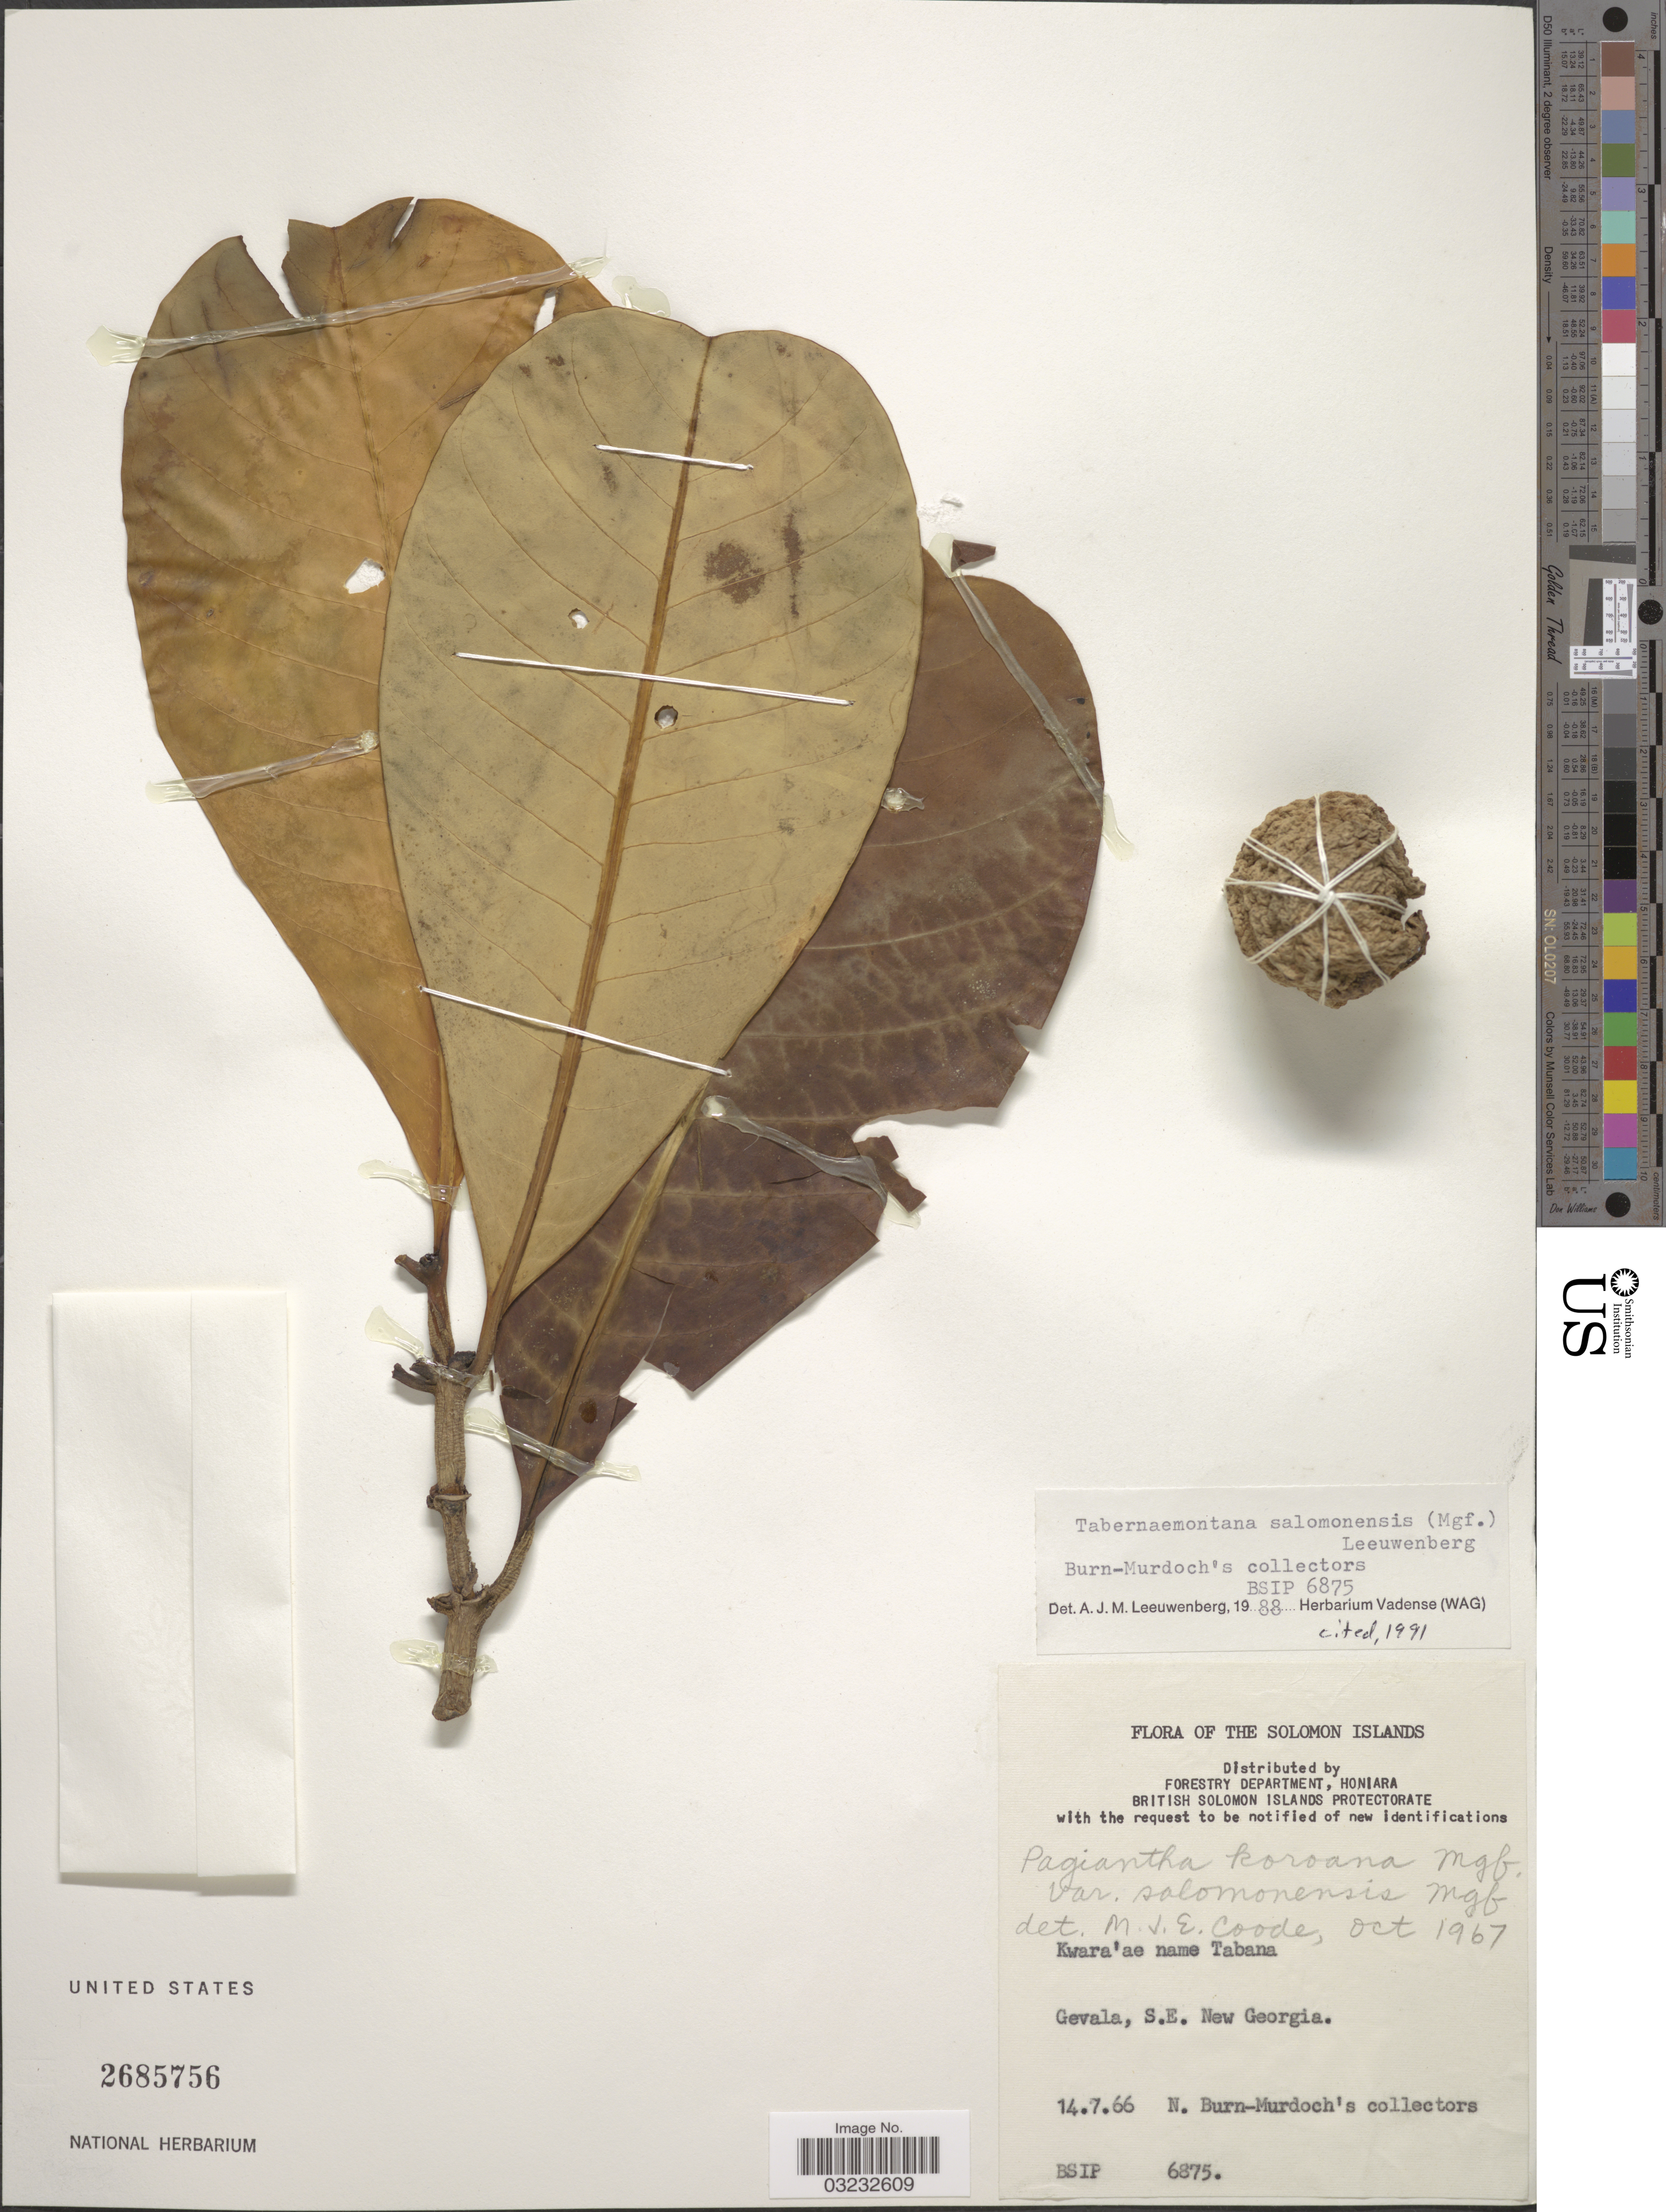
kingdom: Plantae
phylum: Tracheophyta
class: Magnoliopsida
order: Gentianales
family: Apocynaceae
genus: Tabernaemontana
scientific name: Tabernaemontana salomonensis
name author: (Markgr.) Leeuwenb.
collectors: N. Burn-Murdoch's collectors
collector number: BSIP6875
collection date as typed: Transcribed d/m/y: 14/7/66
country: Solomon Islands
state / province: Solomon Islands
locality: Gevala, S.E. New Georgia.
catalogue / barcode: US 2685756